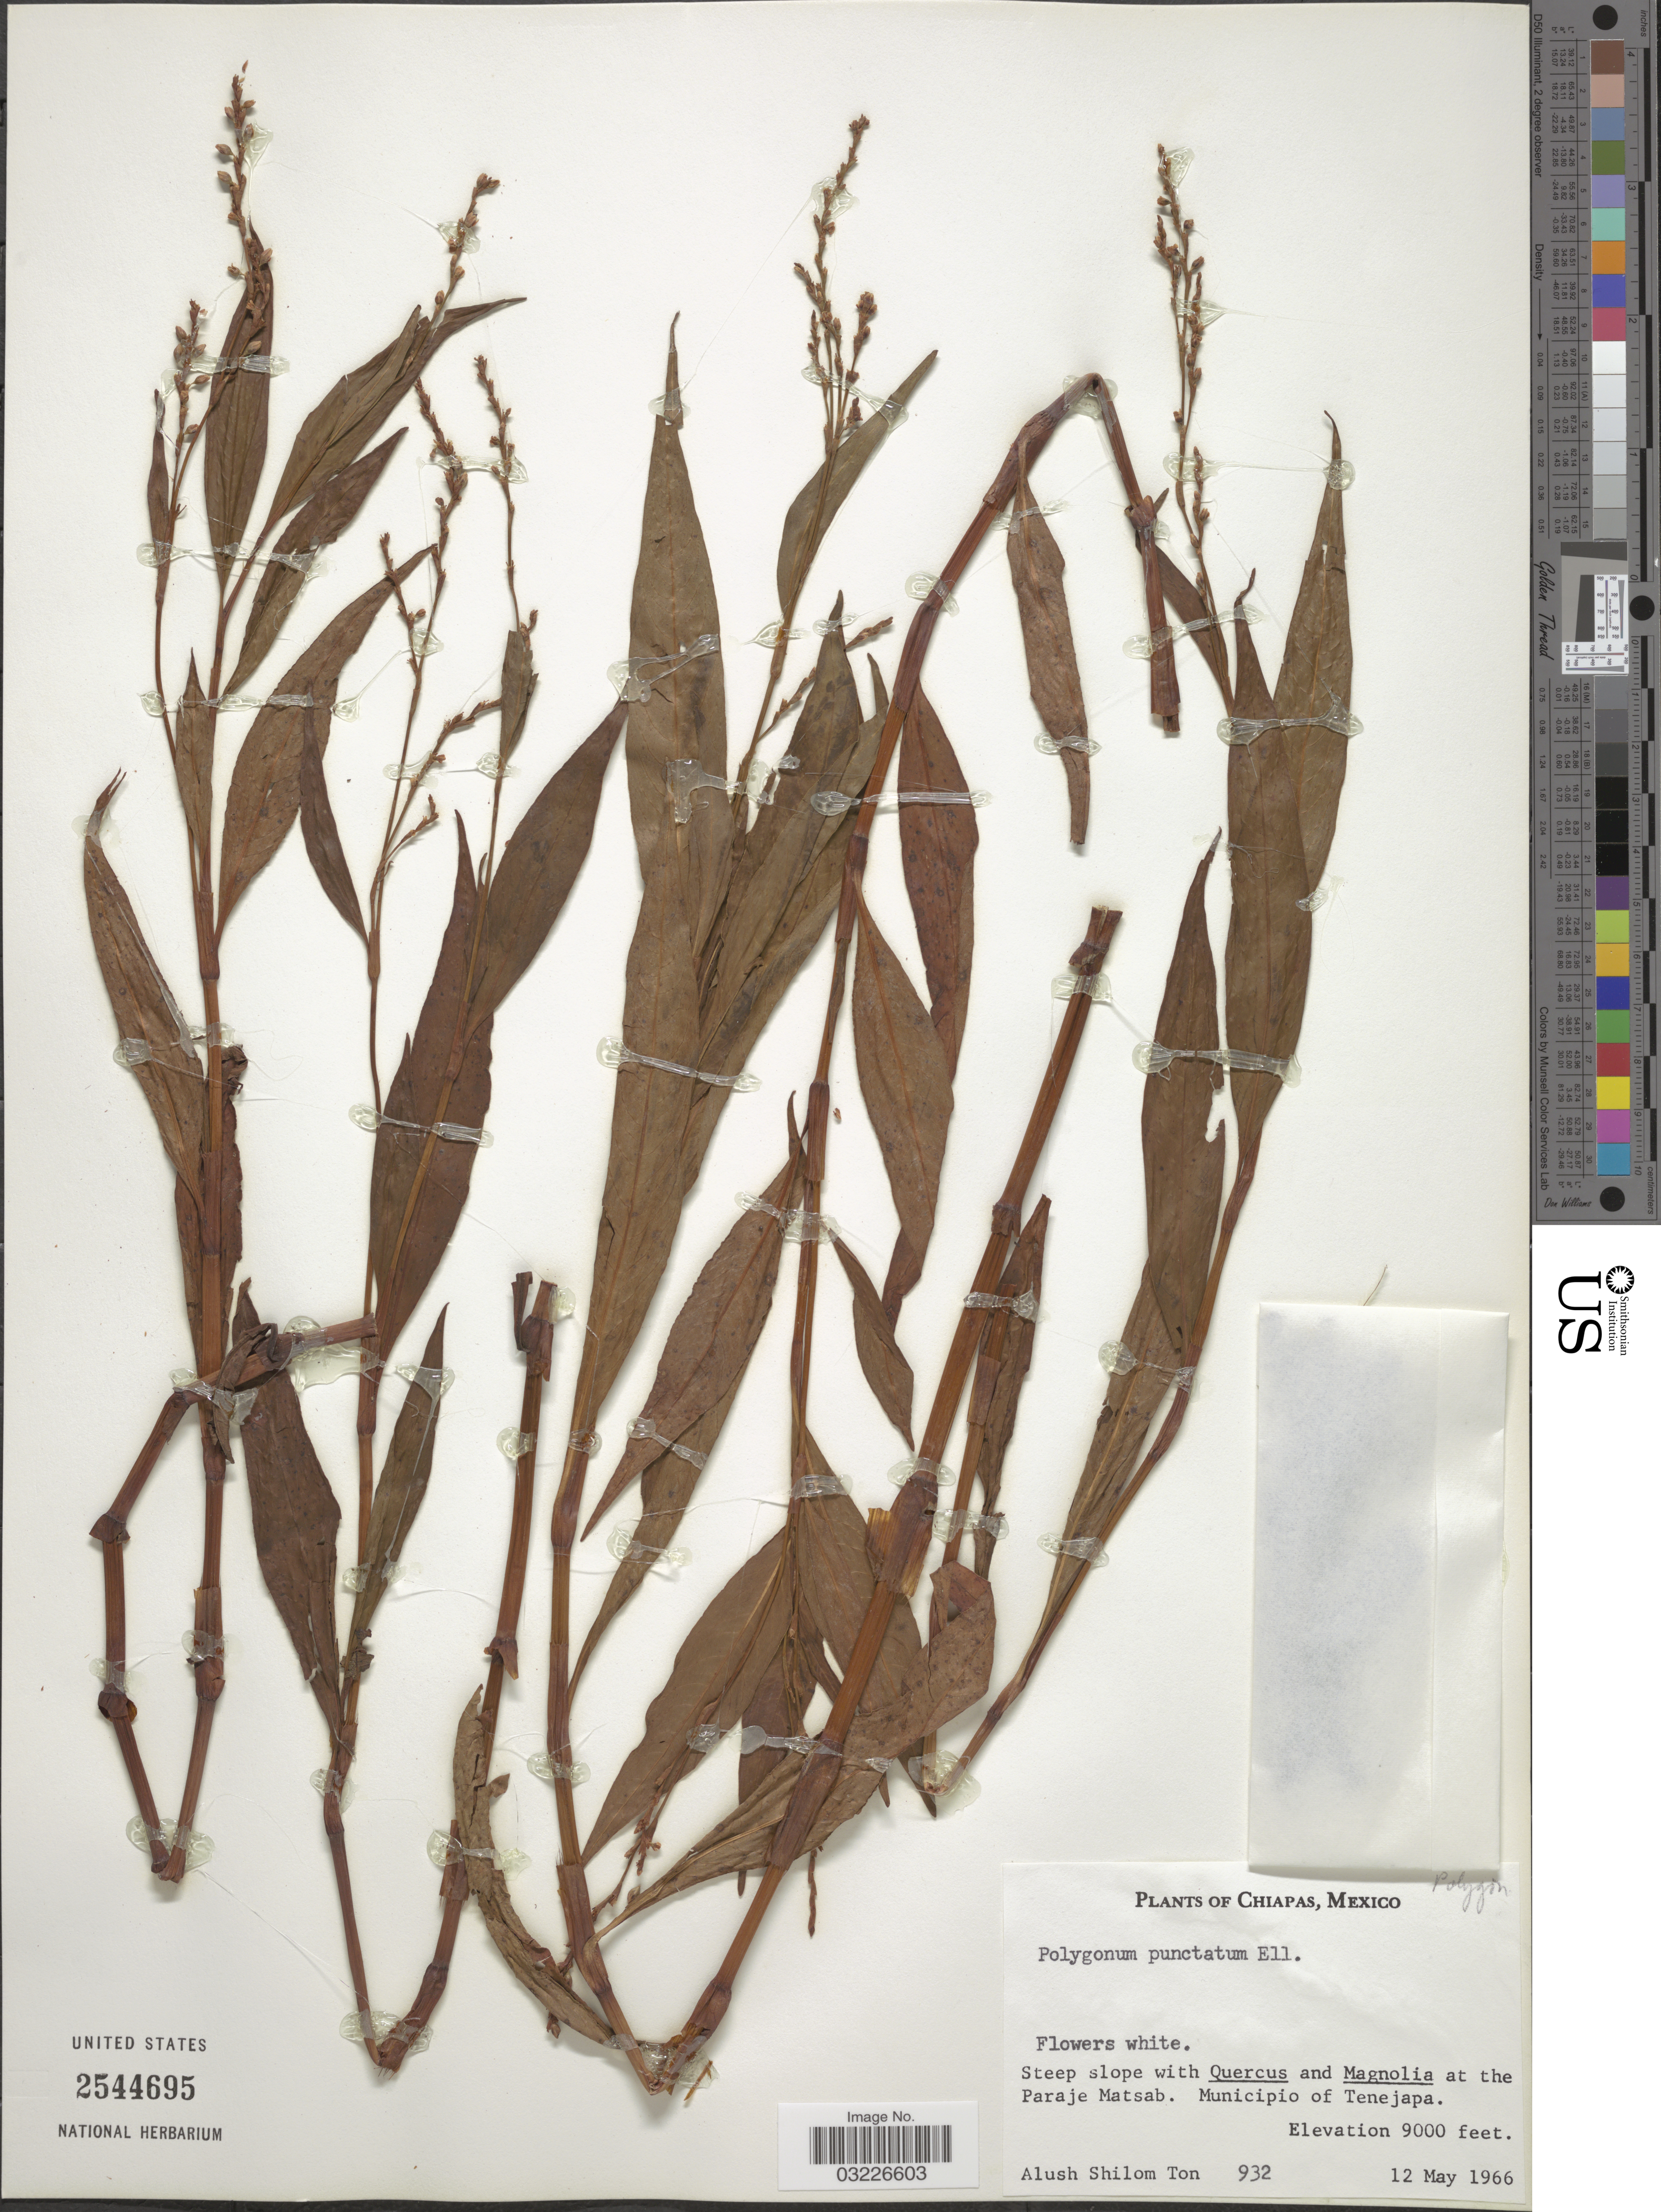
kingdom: Plantae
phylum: Tracheophyta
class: Magnoliopsida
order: Caryophyllales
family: Polygonaceae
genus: Polygonum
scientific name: Polygonum opelousanum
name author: Riddell ex Small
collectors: A. M. Ton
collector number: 932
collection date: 1966-05-12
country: Mexico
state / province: Chiapas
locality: Paraje Matsab. Municipio of Tenejapa.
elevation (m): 2743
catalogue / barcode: US 2544695